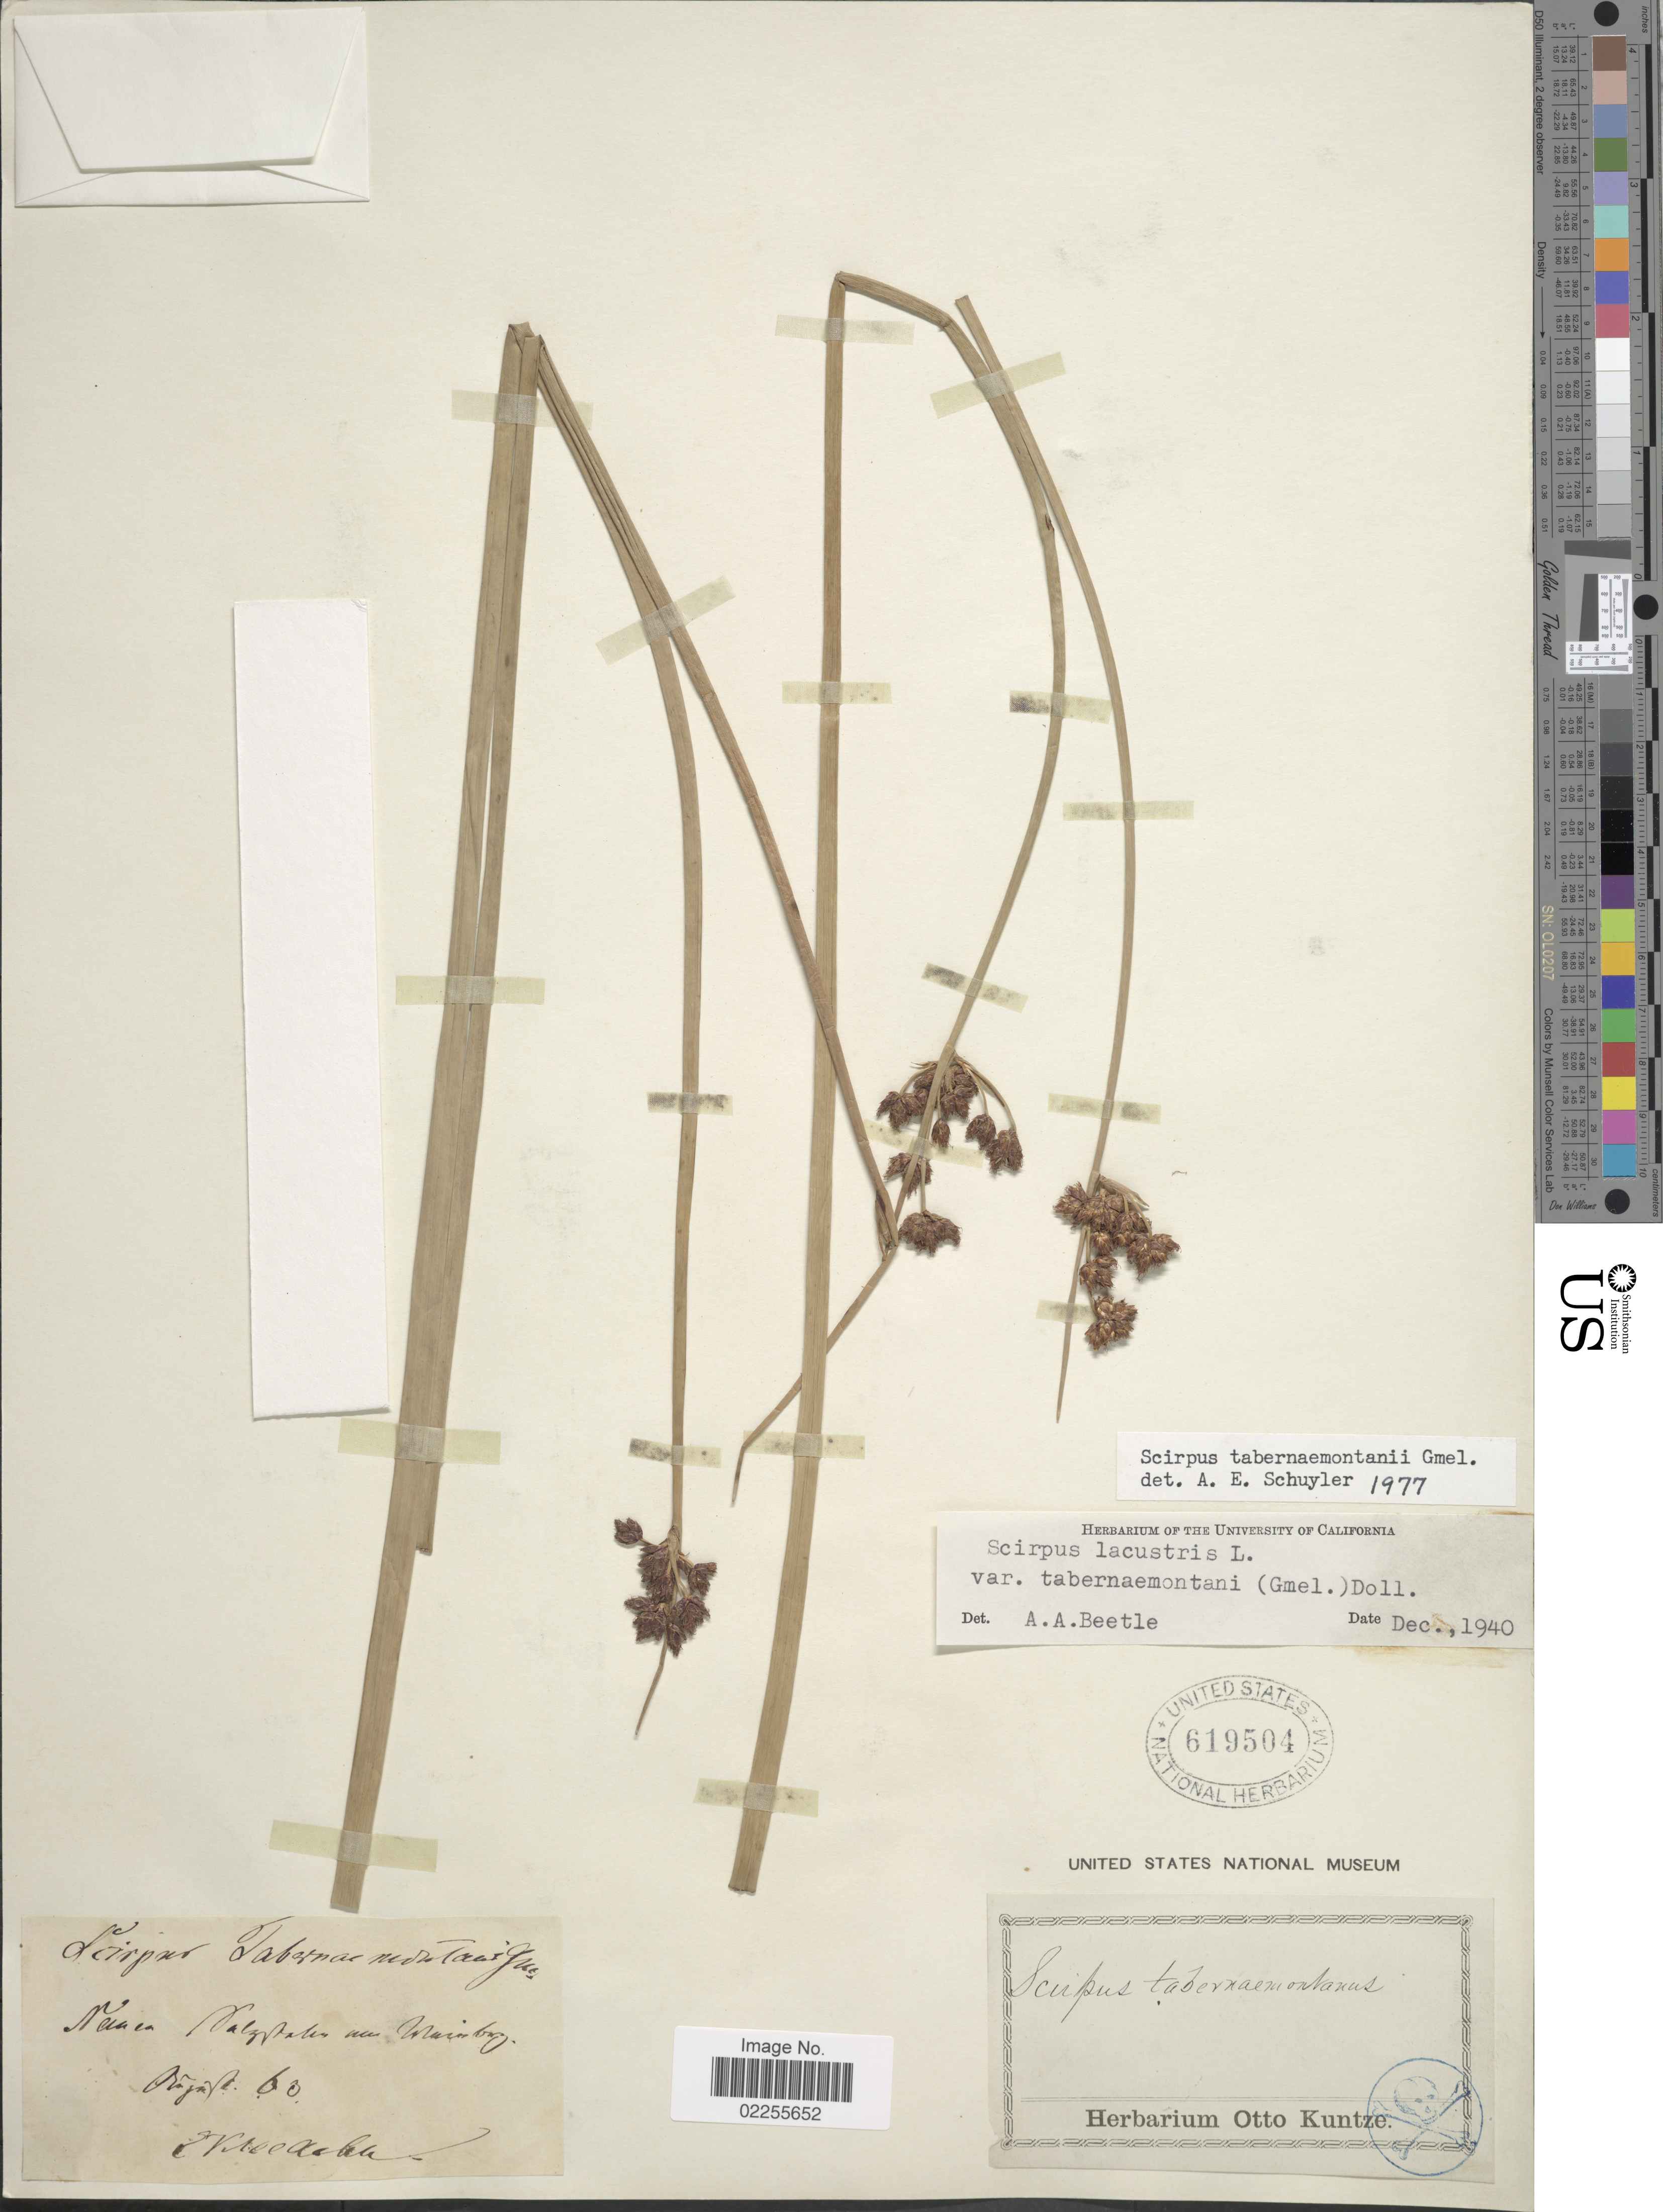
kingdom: Plantae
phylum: Tracheophyta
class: Liliopsida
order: Poales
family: Cyperaceae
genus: Schoenoplectus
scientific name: Schoenoplectus tabernaemontani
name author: (C.C. Gmel.) Palla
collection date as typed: Transcribed d/m/y: //60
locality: Nauca, Salsbalen um Waubzbay Ozajave [interpreted]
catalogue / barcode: US 619504